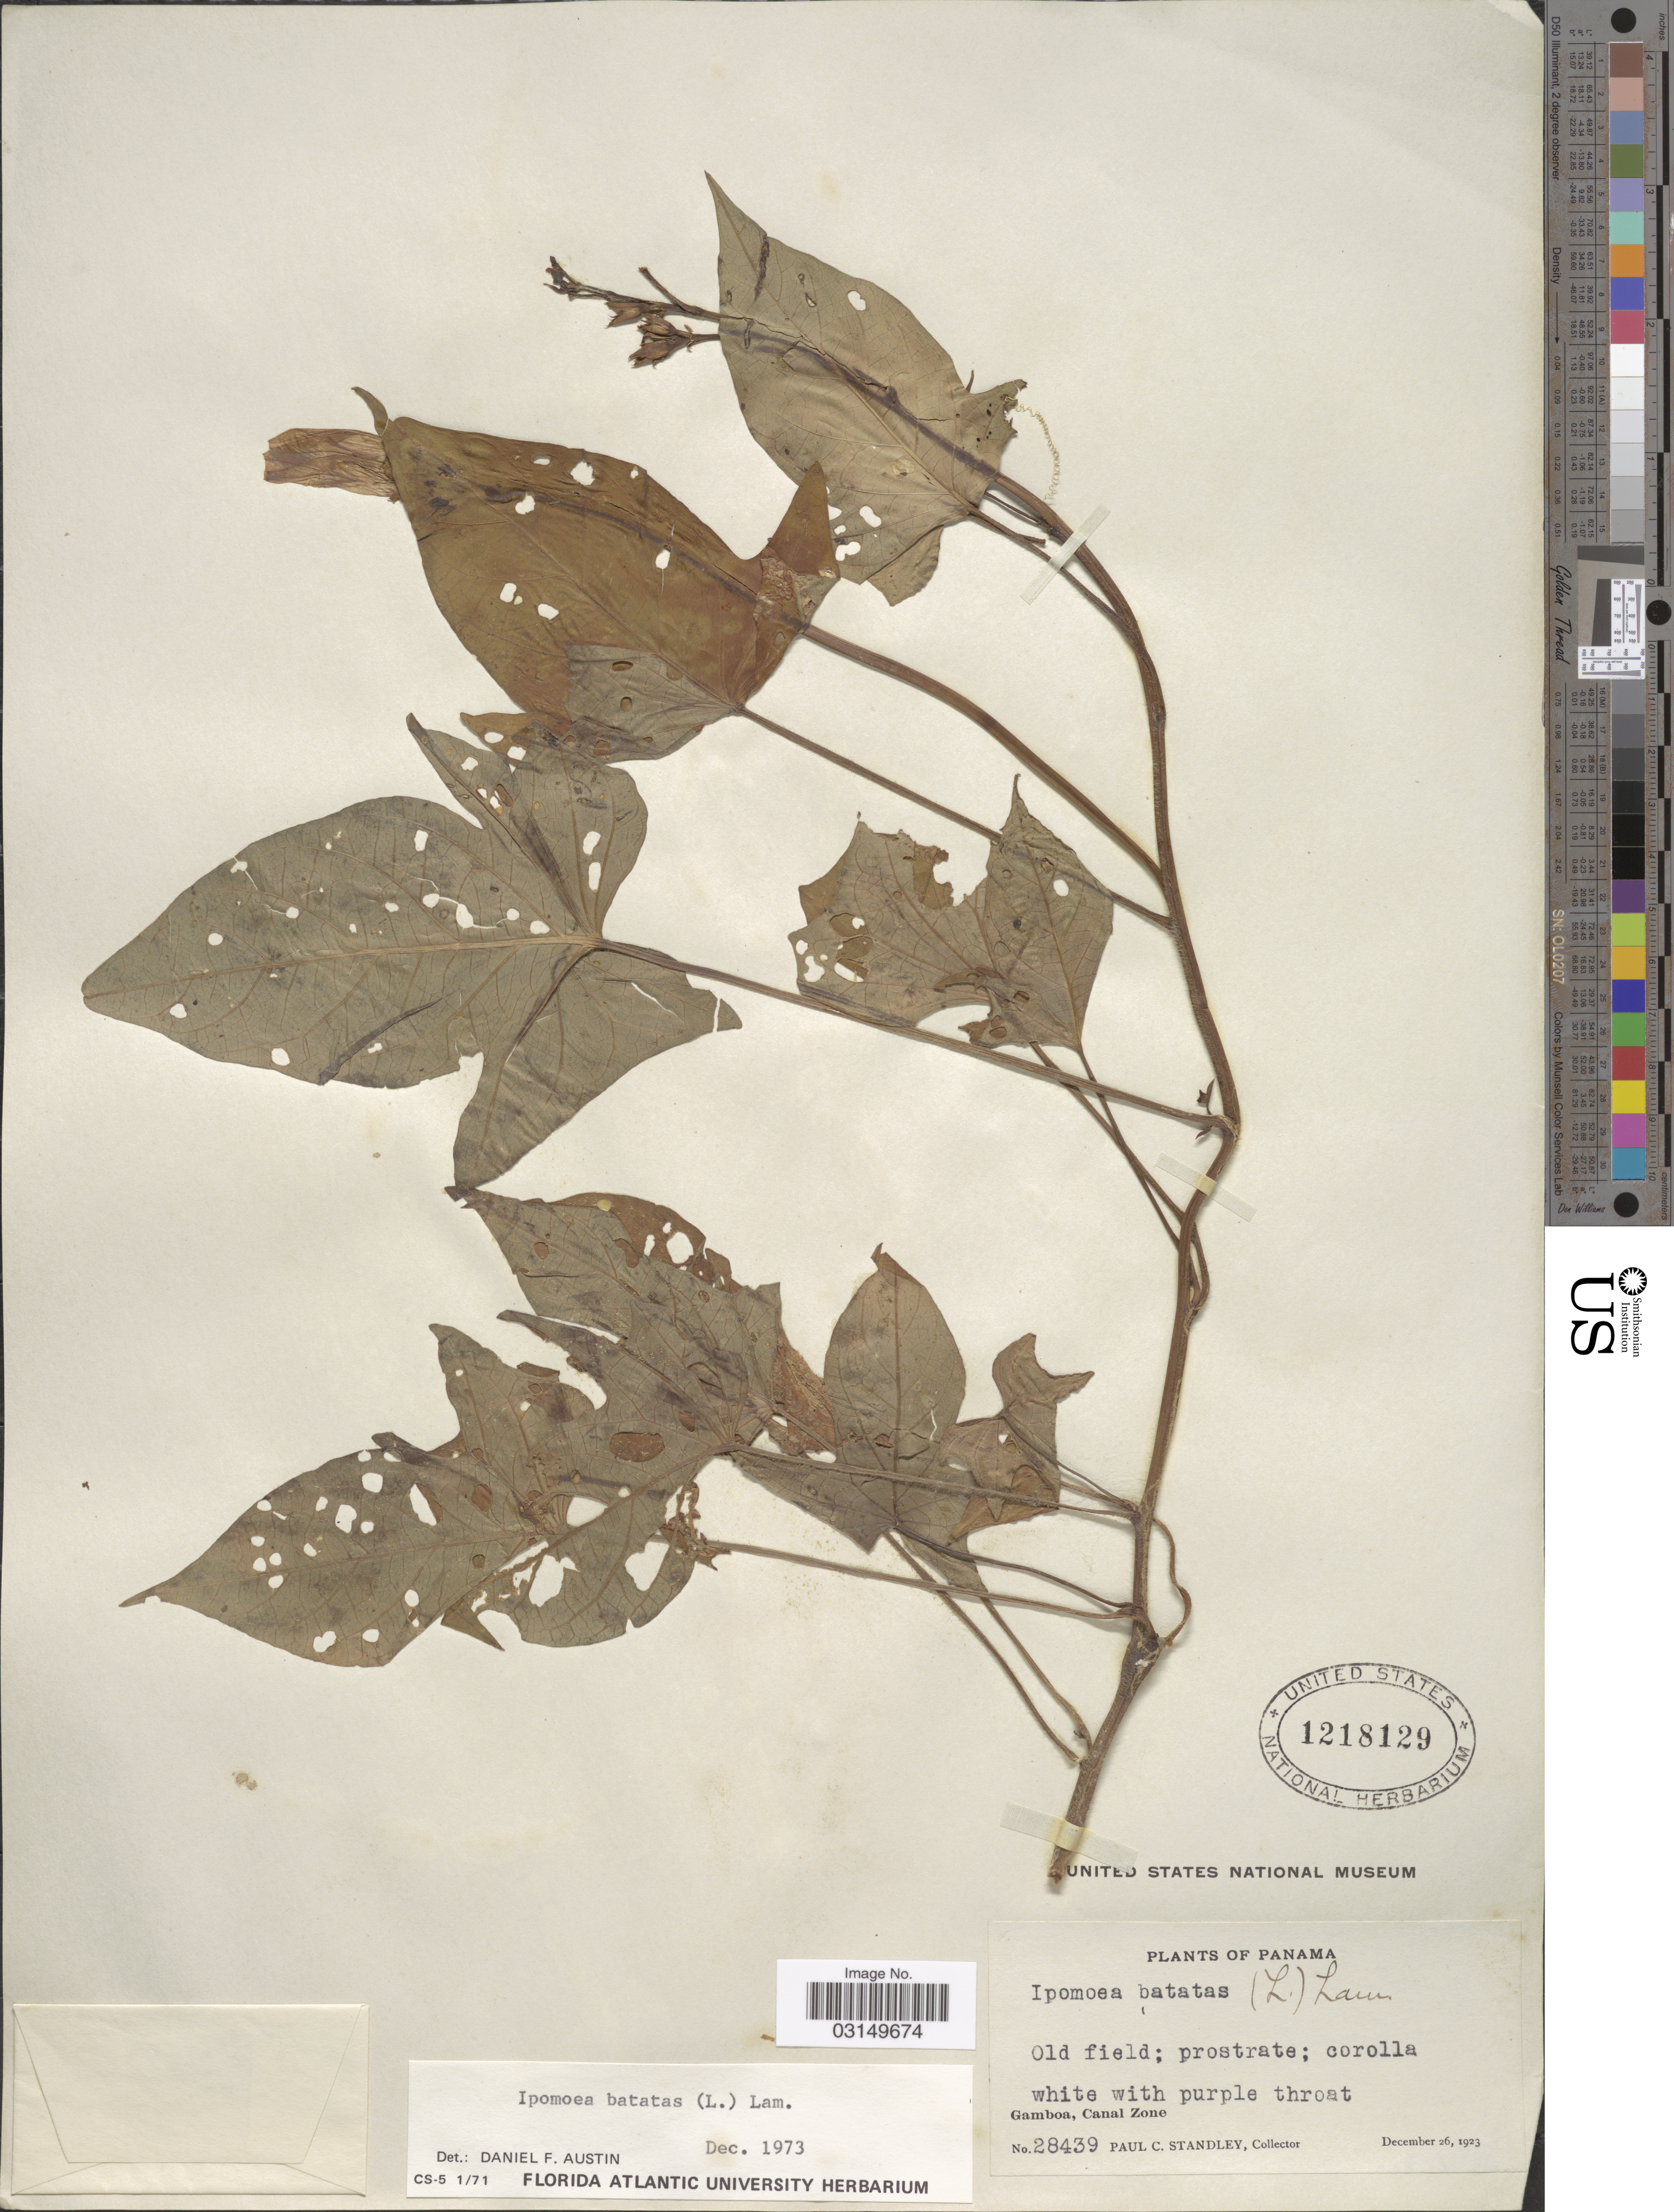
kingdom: Plantae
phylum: Tracheophyta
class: Magnoliopsida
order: Solanales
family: Convolvulaceae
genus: Ipomoea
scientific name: Ipomoea batatas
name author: (L.) Lam.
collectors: P. C. Standley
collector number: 28439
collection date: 1923-12-26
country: Panama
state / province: Colón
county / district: Canal Zone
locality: Gamboa, Canal Zone.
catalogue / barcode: US 1218129